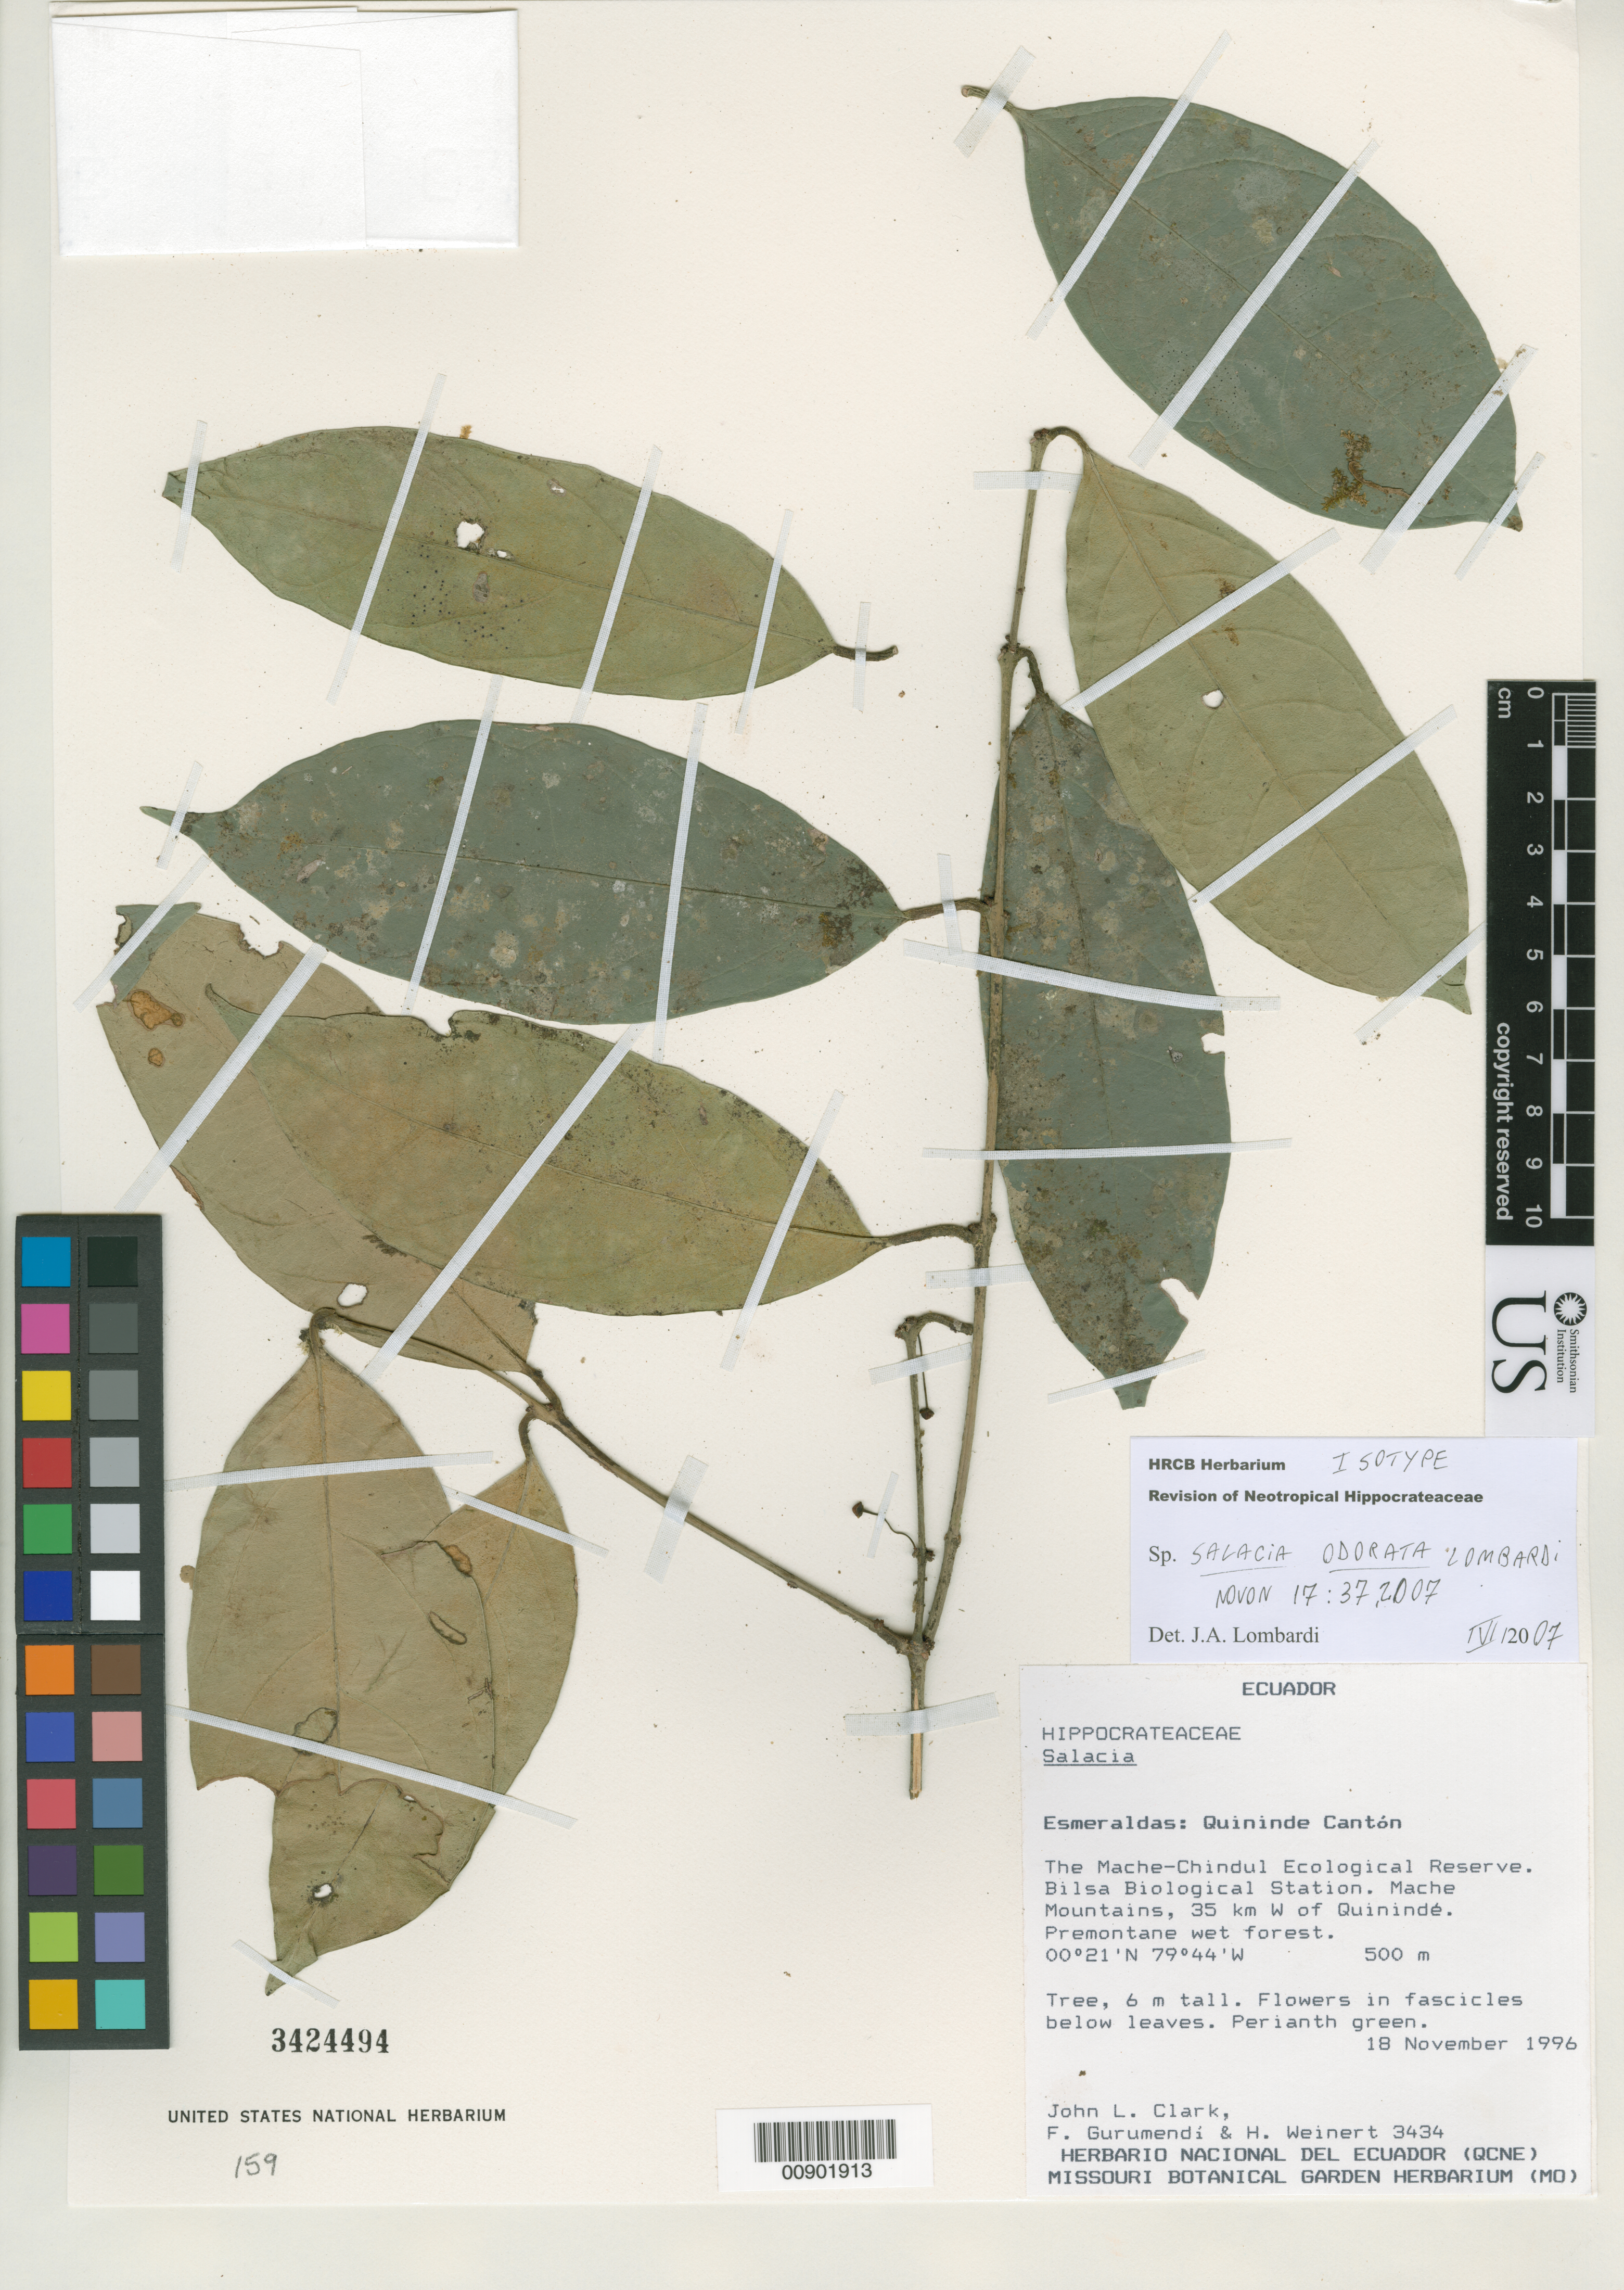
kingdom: Plantae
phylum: Tracheophyta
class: Magnoliopsida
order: Celastrales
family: Celastraceae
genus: Salacia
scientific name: Salacia odorata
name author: Lombardi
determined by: Lombardi, Julio A.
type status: Isotype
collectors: J. L. Clark, F. Gurumendí & H. Weinert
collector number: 3434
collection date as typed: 18 Nov 1996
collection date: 1996-11-18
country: Ecuador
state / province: Esmeraldas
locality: Esmeraldas: Quininde Cantón. The Mache-Chindul Ecological Reserve. Bilsa Biological Station. Mache Mountains, 35 km W of Quinindé.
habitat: Premontane wet forest.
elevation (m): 500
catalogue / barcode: US 3424494